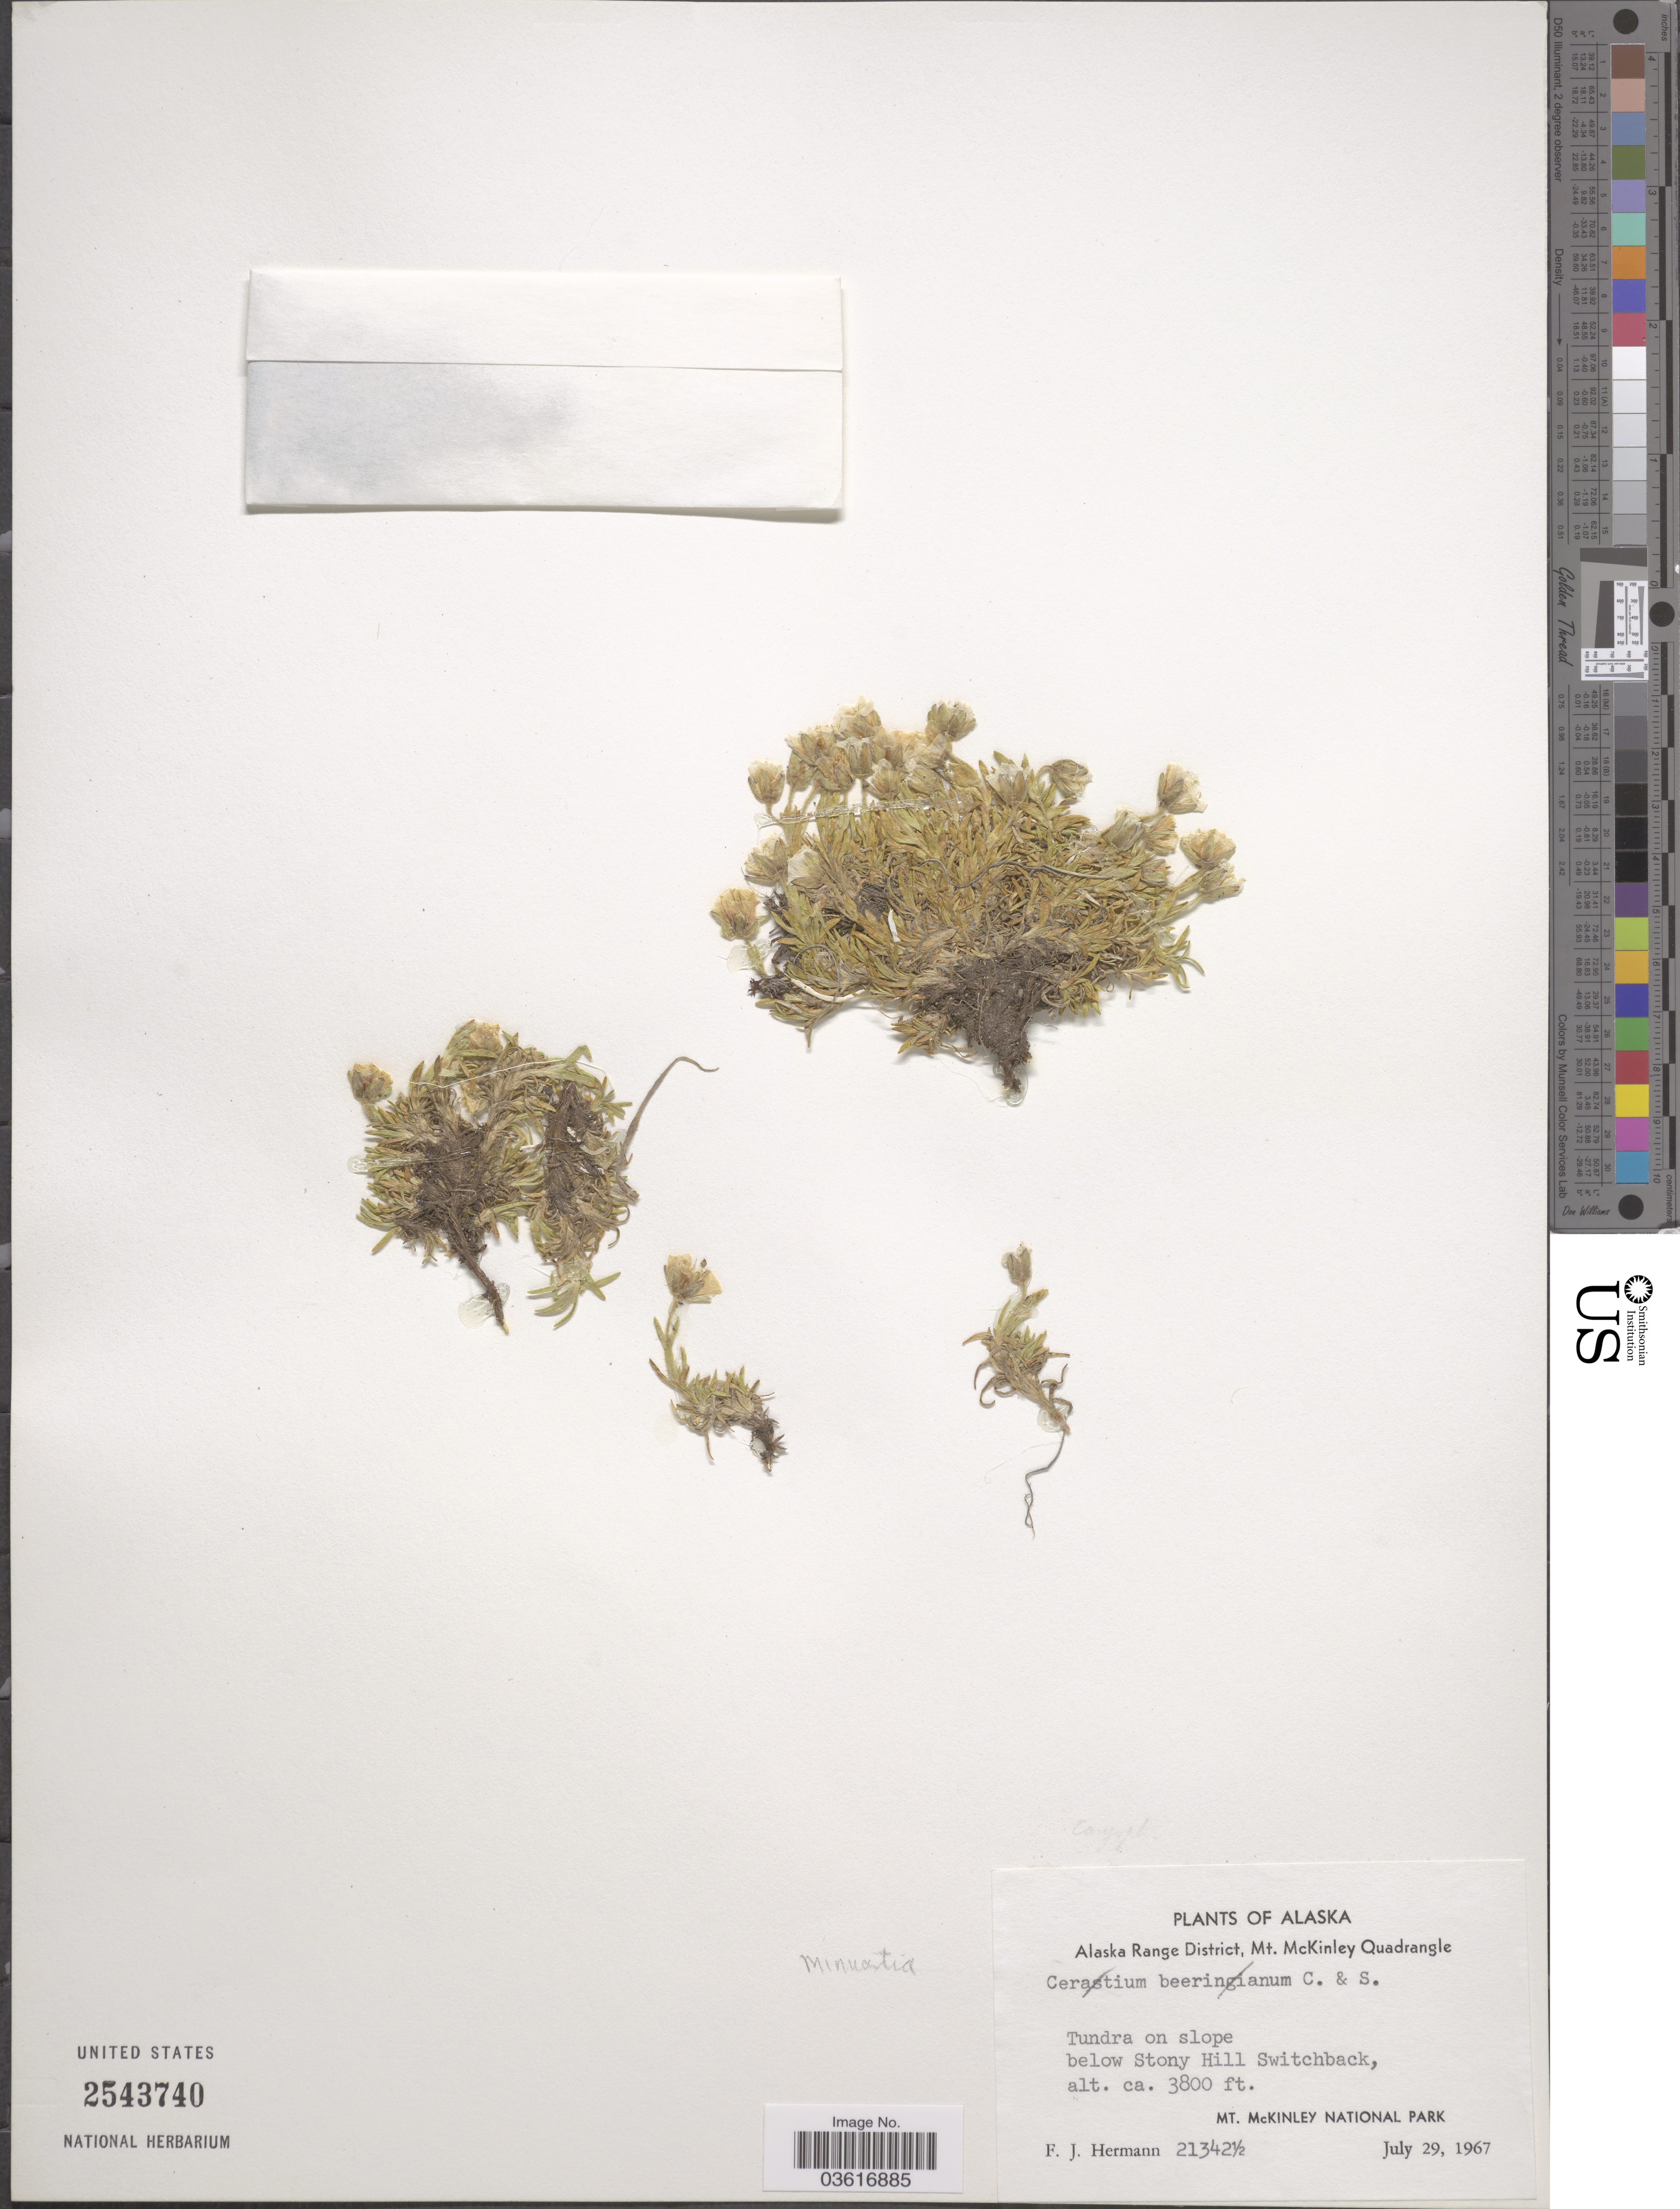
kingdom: Plantae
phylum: Tracheophyta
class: Magnoliopsida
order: Caryophyllales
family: Caryophyllaceae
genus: Minuartia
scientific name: Minuartia sp.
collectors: F. J. Hermann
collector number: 21342½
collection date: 1967-07-29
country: United States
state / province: Alaska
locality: Alaska Range District, Mt. McKinley Quadrangle, below Stony Hill Switchback, Mt. McKinley National Park.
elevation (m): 1158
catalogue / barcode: US 2543740